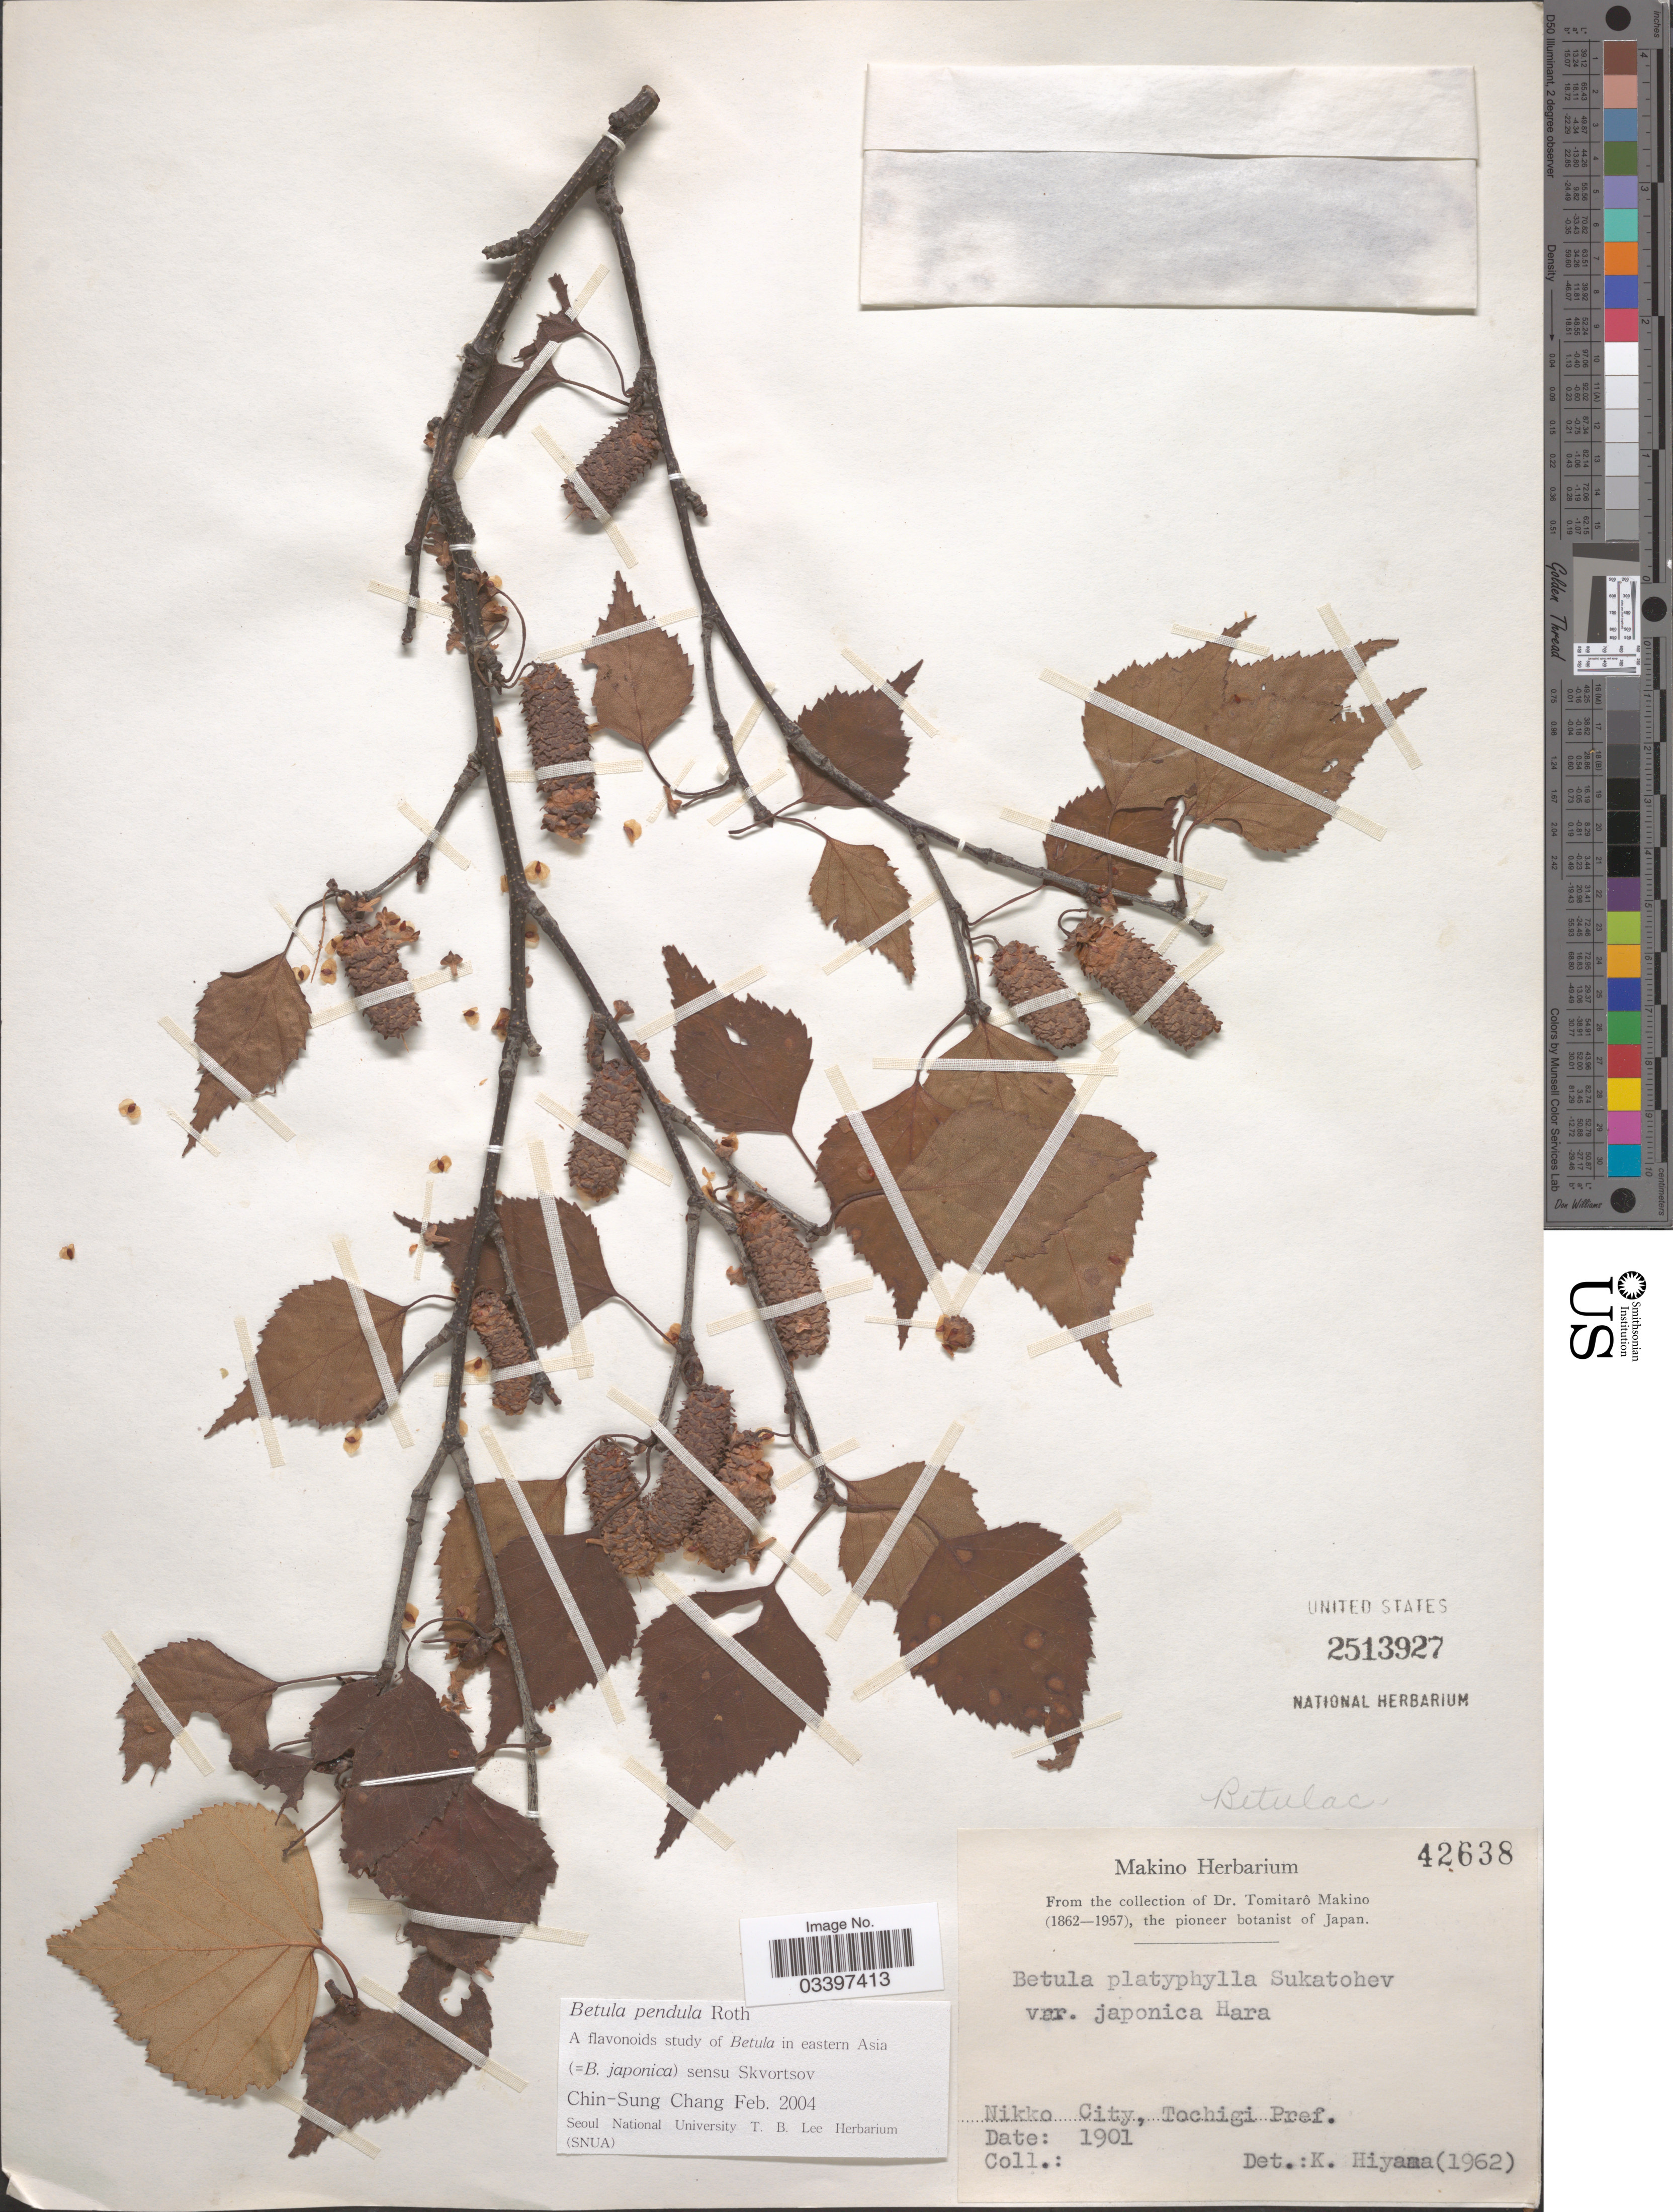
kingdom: Plantae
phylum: Tracheophyta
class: Magnoliopsida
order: Fagales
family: Betulaceae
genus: Betula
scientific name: Betula pendula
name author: Roth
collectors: T. Makino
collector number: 42638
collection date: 1901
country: Japan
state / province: Totigi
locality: Nikko City, Tochigi Pref.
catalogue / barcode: US 2513927